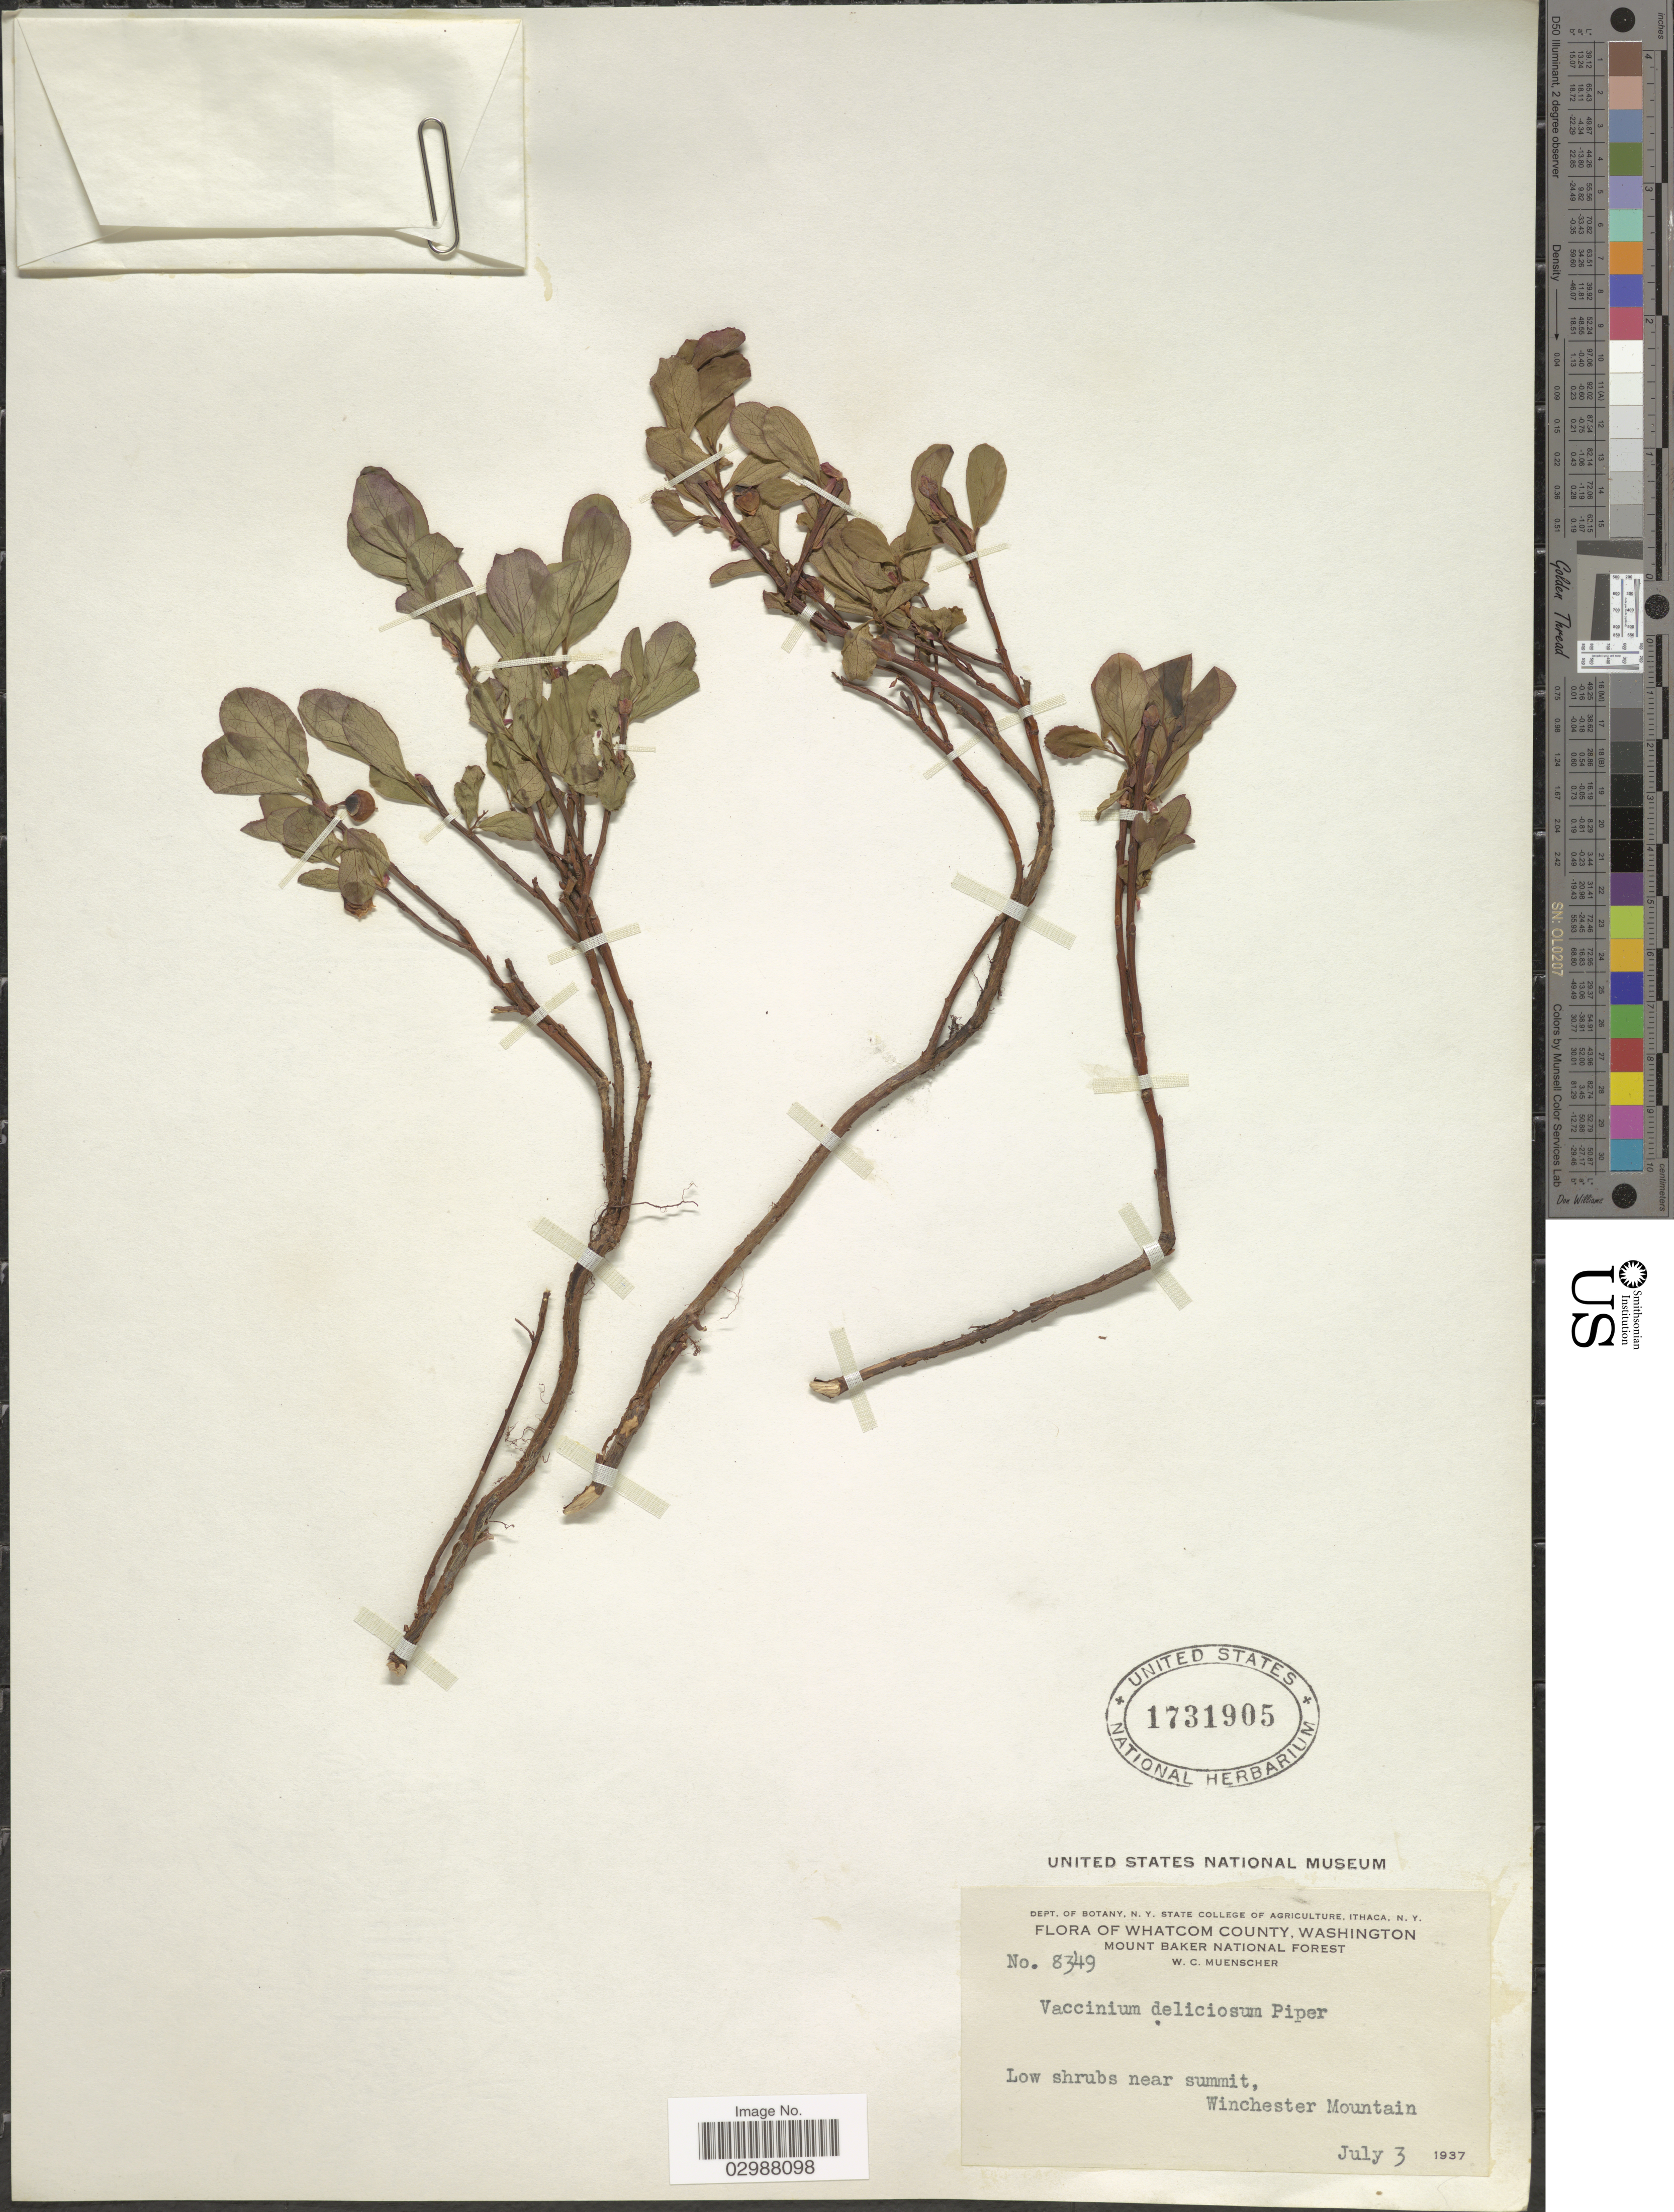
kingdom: Plantae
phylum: Tracheophyta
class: Magnoliopsida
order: Ericales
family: Ericaceae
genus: Vaccinium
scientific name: Vaccinium deliciosum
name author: Piper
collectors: W. Muenscher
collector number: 8349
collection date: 1937-07-03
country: United States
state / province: Washington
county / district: Whatcom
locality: Whatcom County. Mount Baker National Forest. Low shrubs near summit. Winchester Mountain.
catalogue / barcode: US 1731905